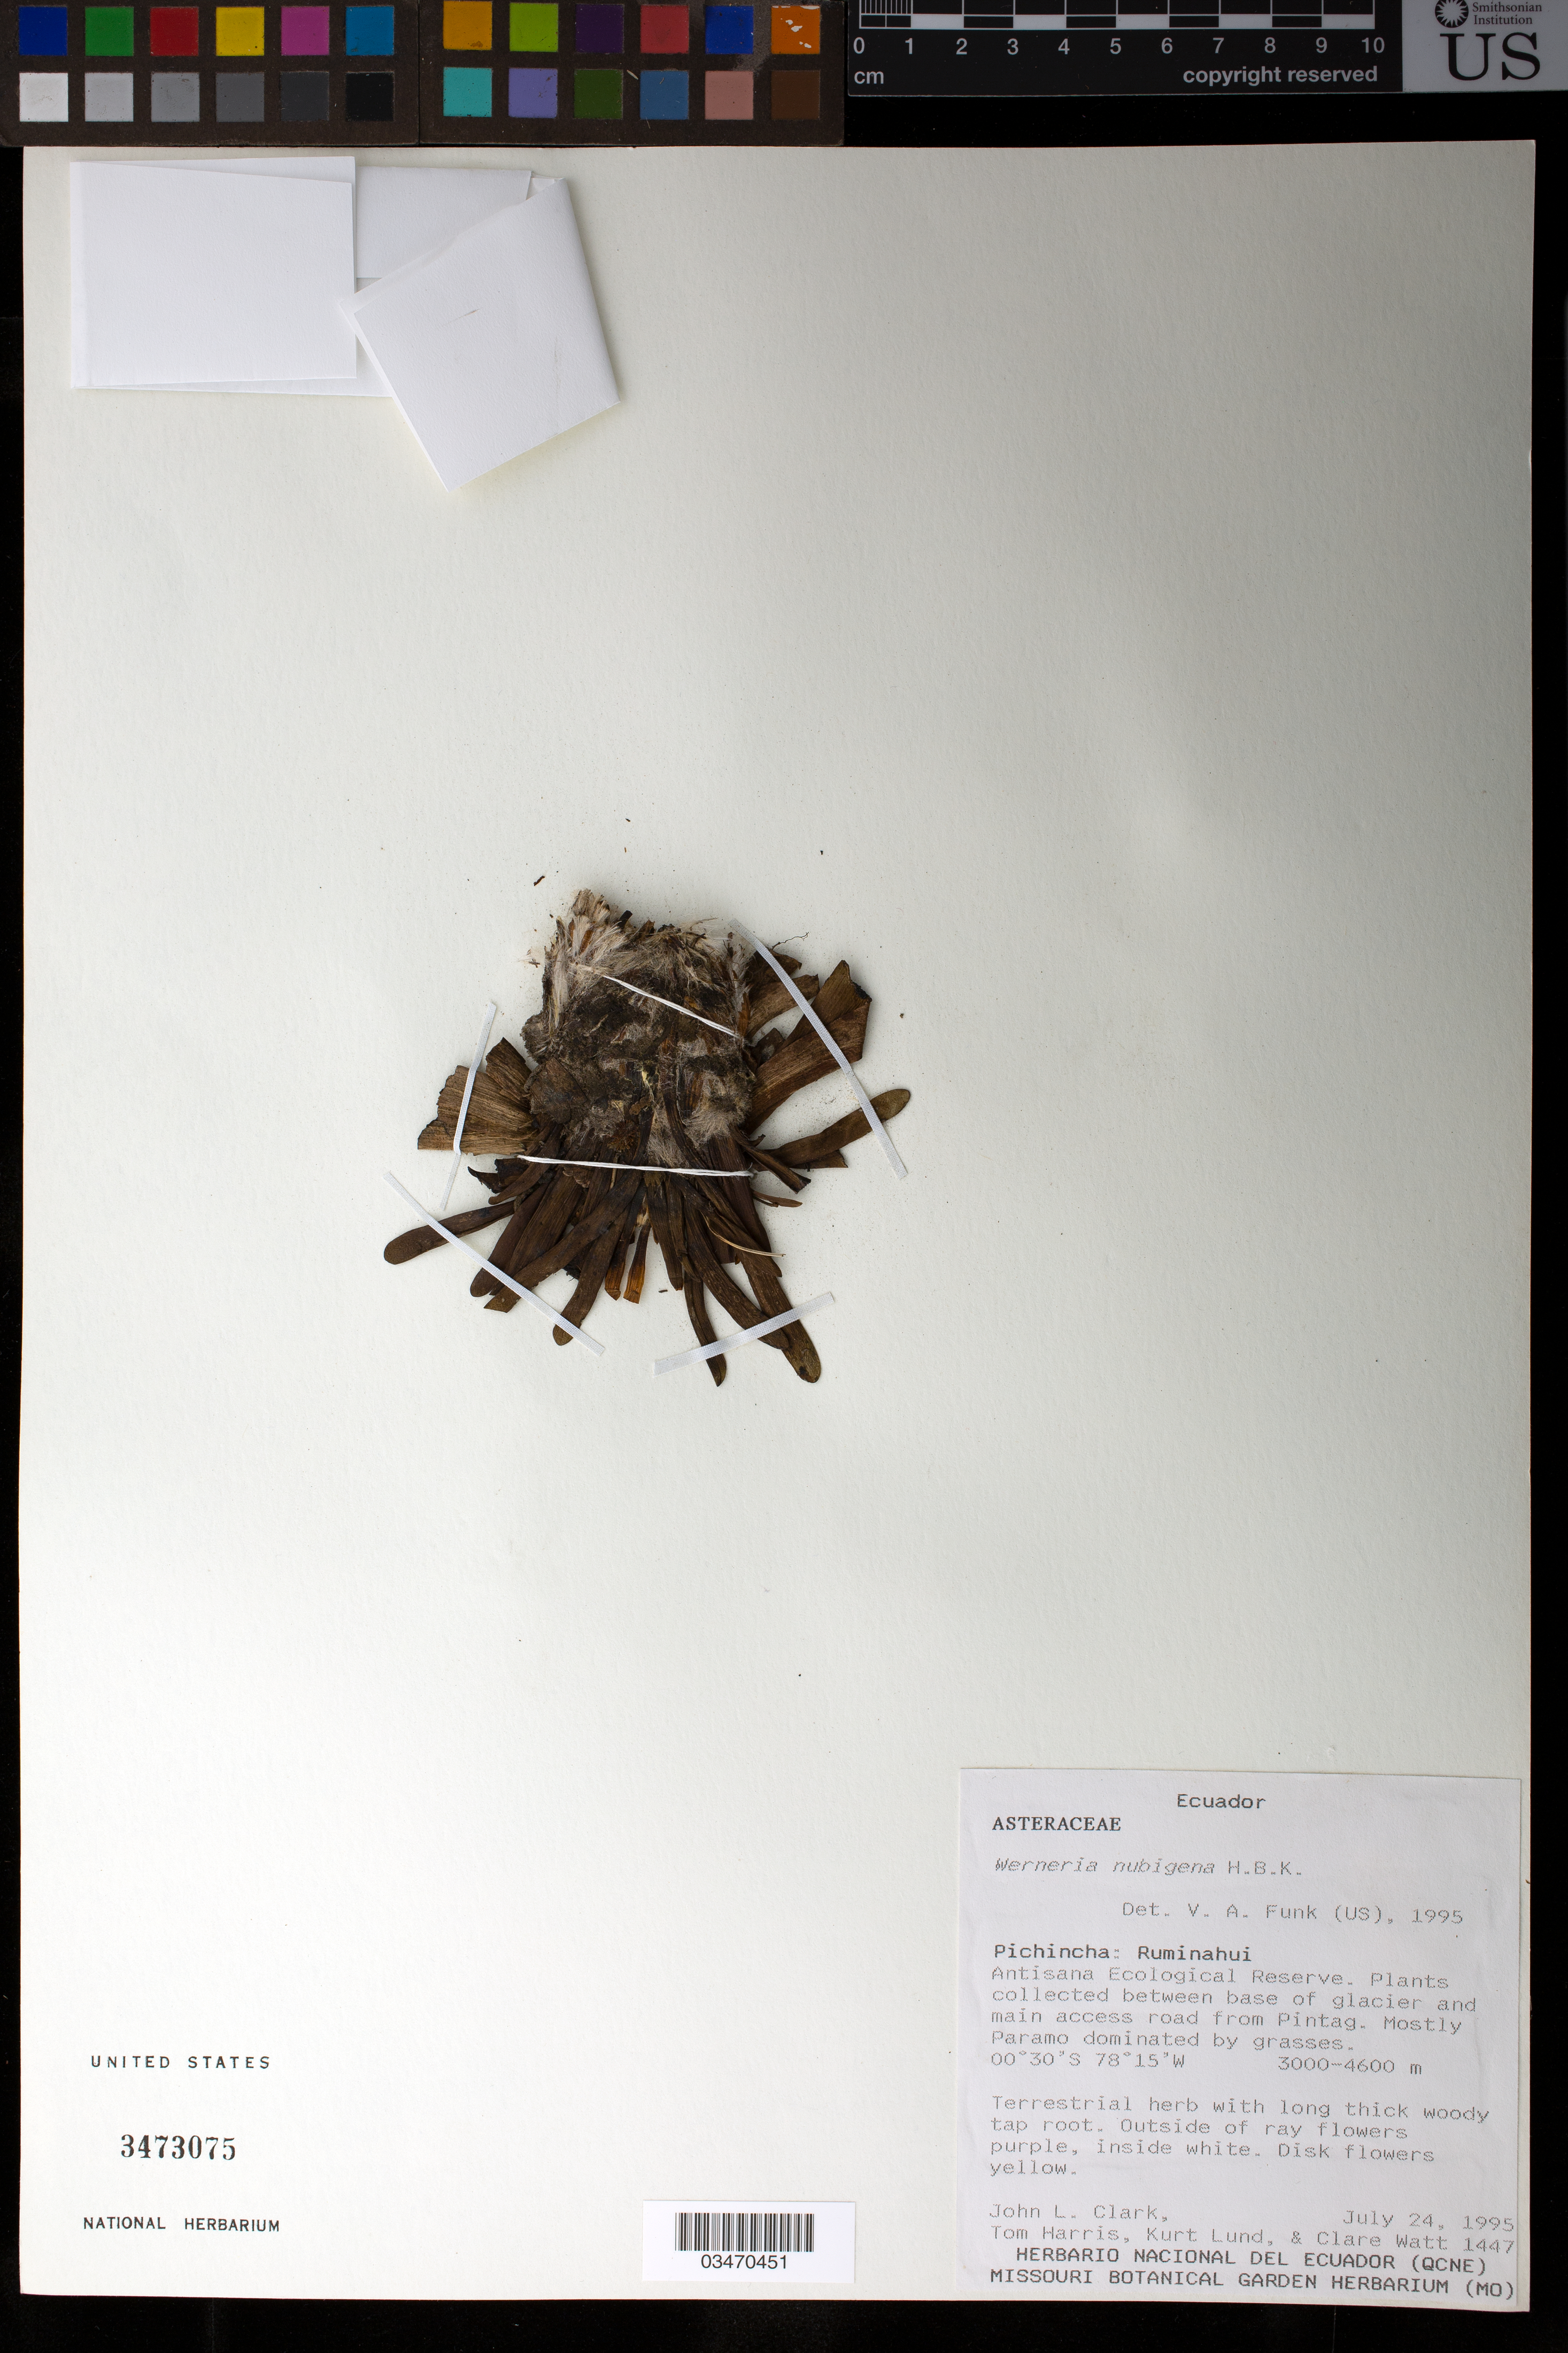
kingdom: Plantae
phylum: Tracheophyta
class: Magnoliopsida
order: Asterales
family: Asteraceae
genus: Werneria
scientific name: Werneria nubigena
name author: Kunth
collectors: J. L. Clark, T. Harris, K. Lund & C. Watt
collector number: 1447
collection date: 1995-07-24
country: Ecuador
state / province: Pichincha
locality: Pichincha: Ruminahui Cantón. Antisana Ecological Reserve. Plants collected between base of glacier and main access road from Pintag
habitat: Mostly paramo donimated by grasses.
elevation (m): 3000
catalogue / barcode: US 3473075